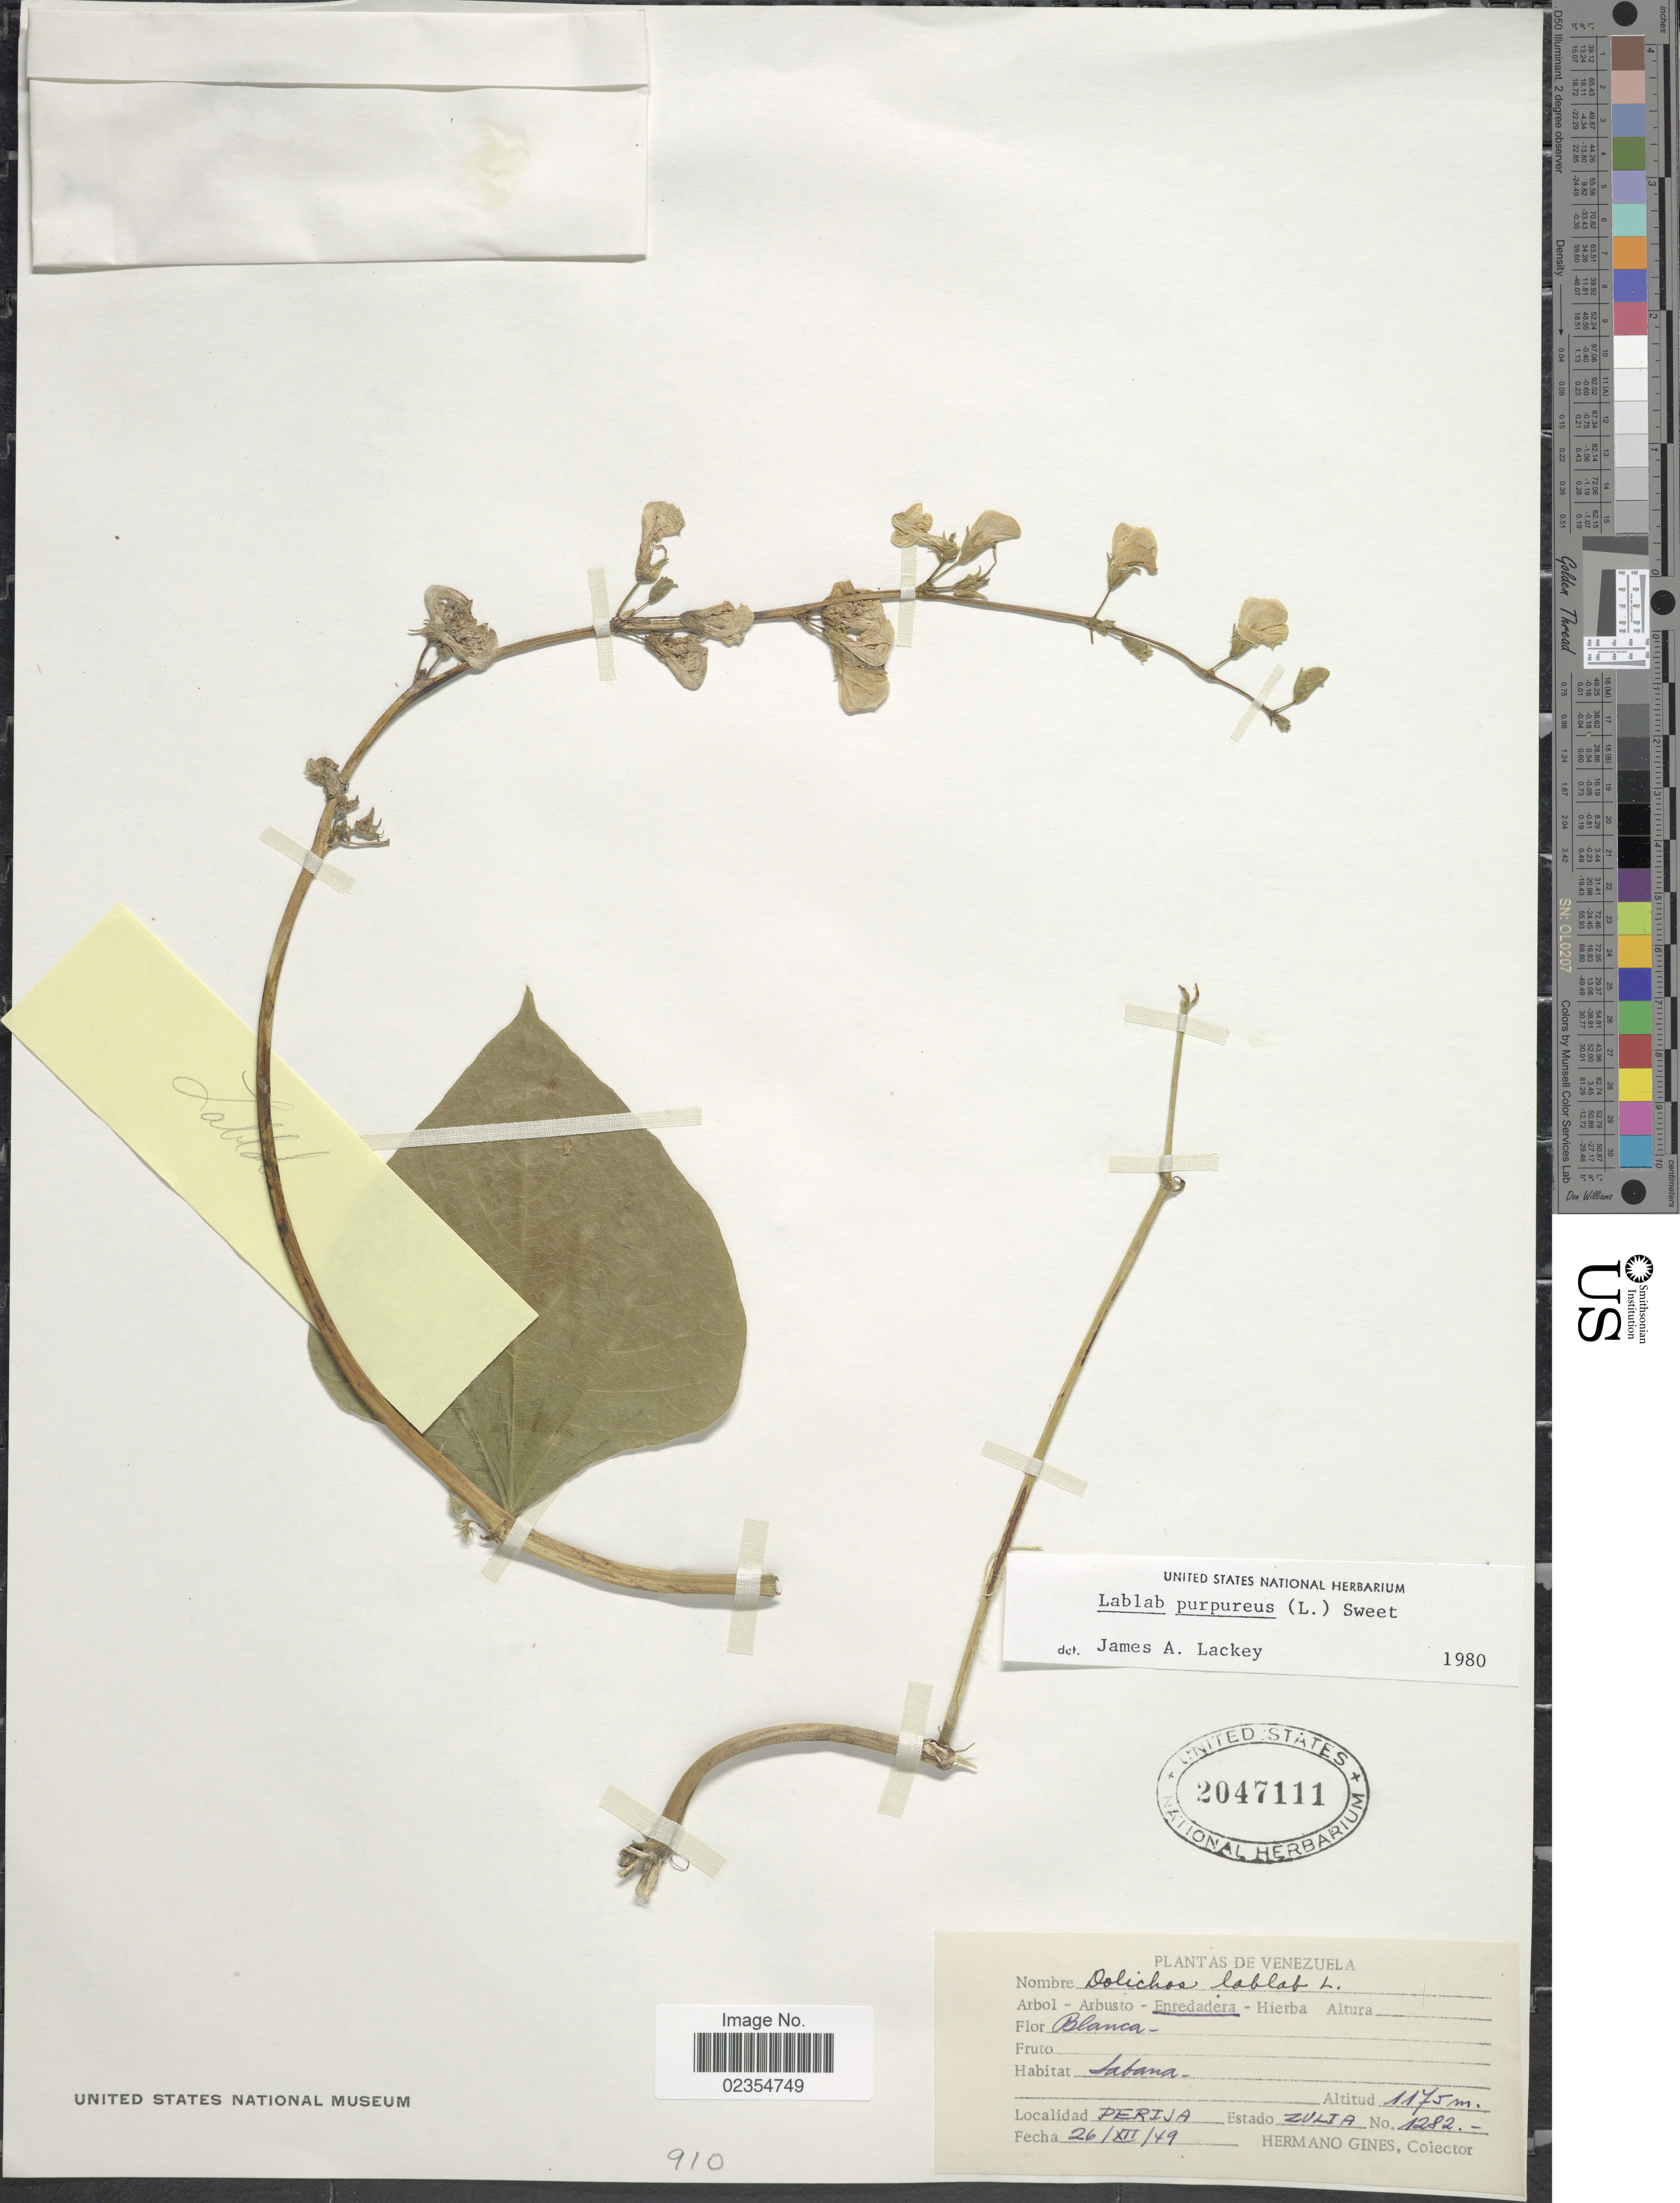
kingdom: Plantae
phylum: Tracheophyta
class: Magnoliopsida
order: Fabales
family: Fabaceae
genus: Lablab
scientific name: Lablab purpureus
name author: (L.) Sweet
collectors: Bro. Gines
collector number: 1282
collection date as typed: Transcribed d/m/y: 26/12/49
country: Venezuela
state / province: Zulia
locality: Perija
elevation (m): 1175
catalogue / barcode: US 2047111